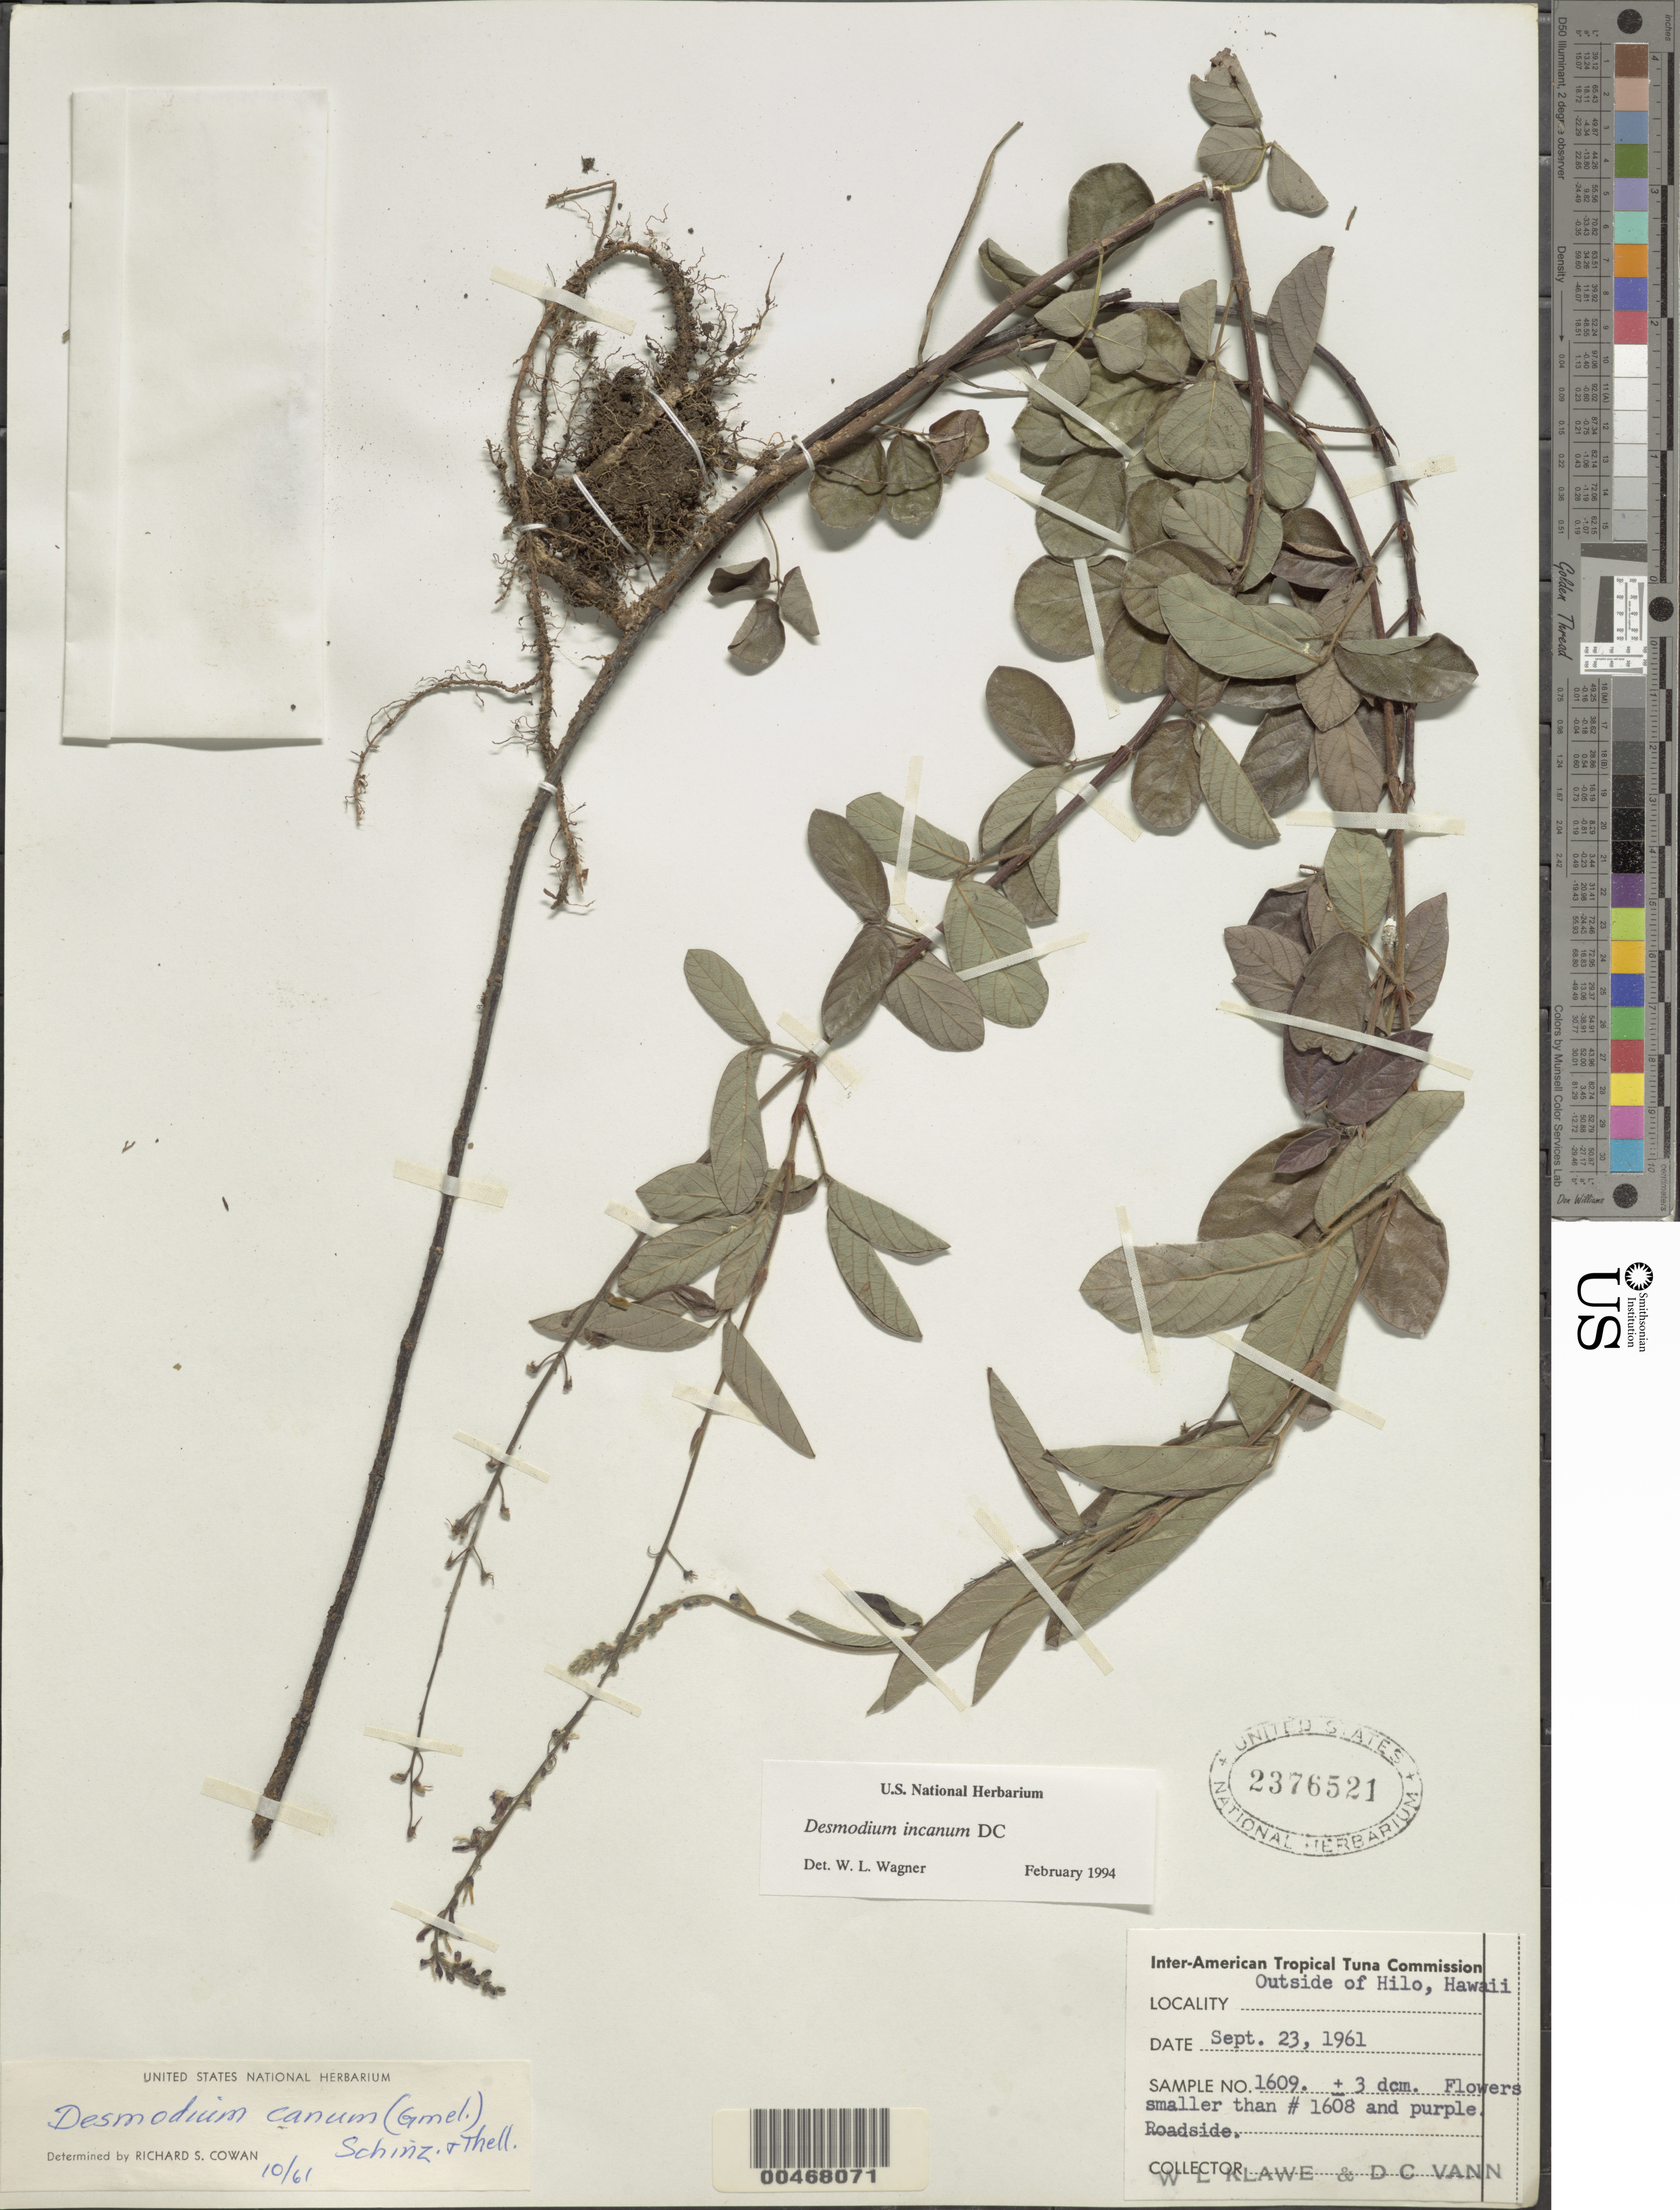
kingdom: Plantae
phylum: Tracheophyta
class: Magnoliopsida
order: Fabales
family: Fabaceae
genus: Desmodium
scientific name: Desmodium incanum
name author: (Sw.) DC.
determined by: Wagner, W. L., (BOT), Smithsonian Institution - National Museum of Natural History (UNITED STATES)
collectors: W. Klawe & D. Vann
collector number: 1609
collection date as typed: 23 Sep 1961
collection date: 1961-09-23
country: United States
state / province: Hawaii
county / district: Hawaii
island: Hawaii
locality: Outside of Hilo, roadside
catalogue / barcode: US 2376521